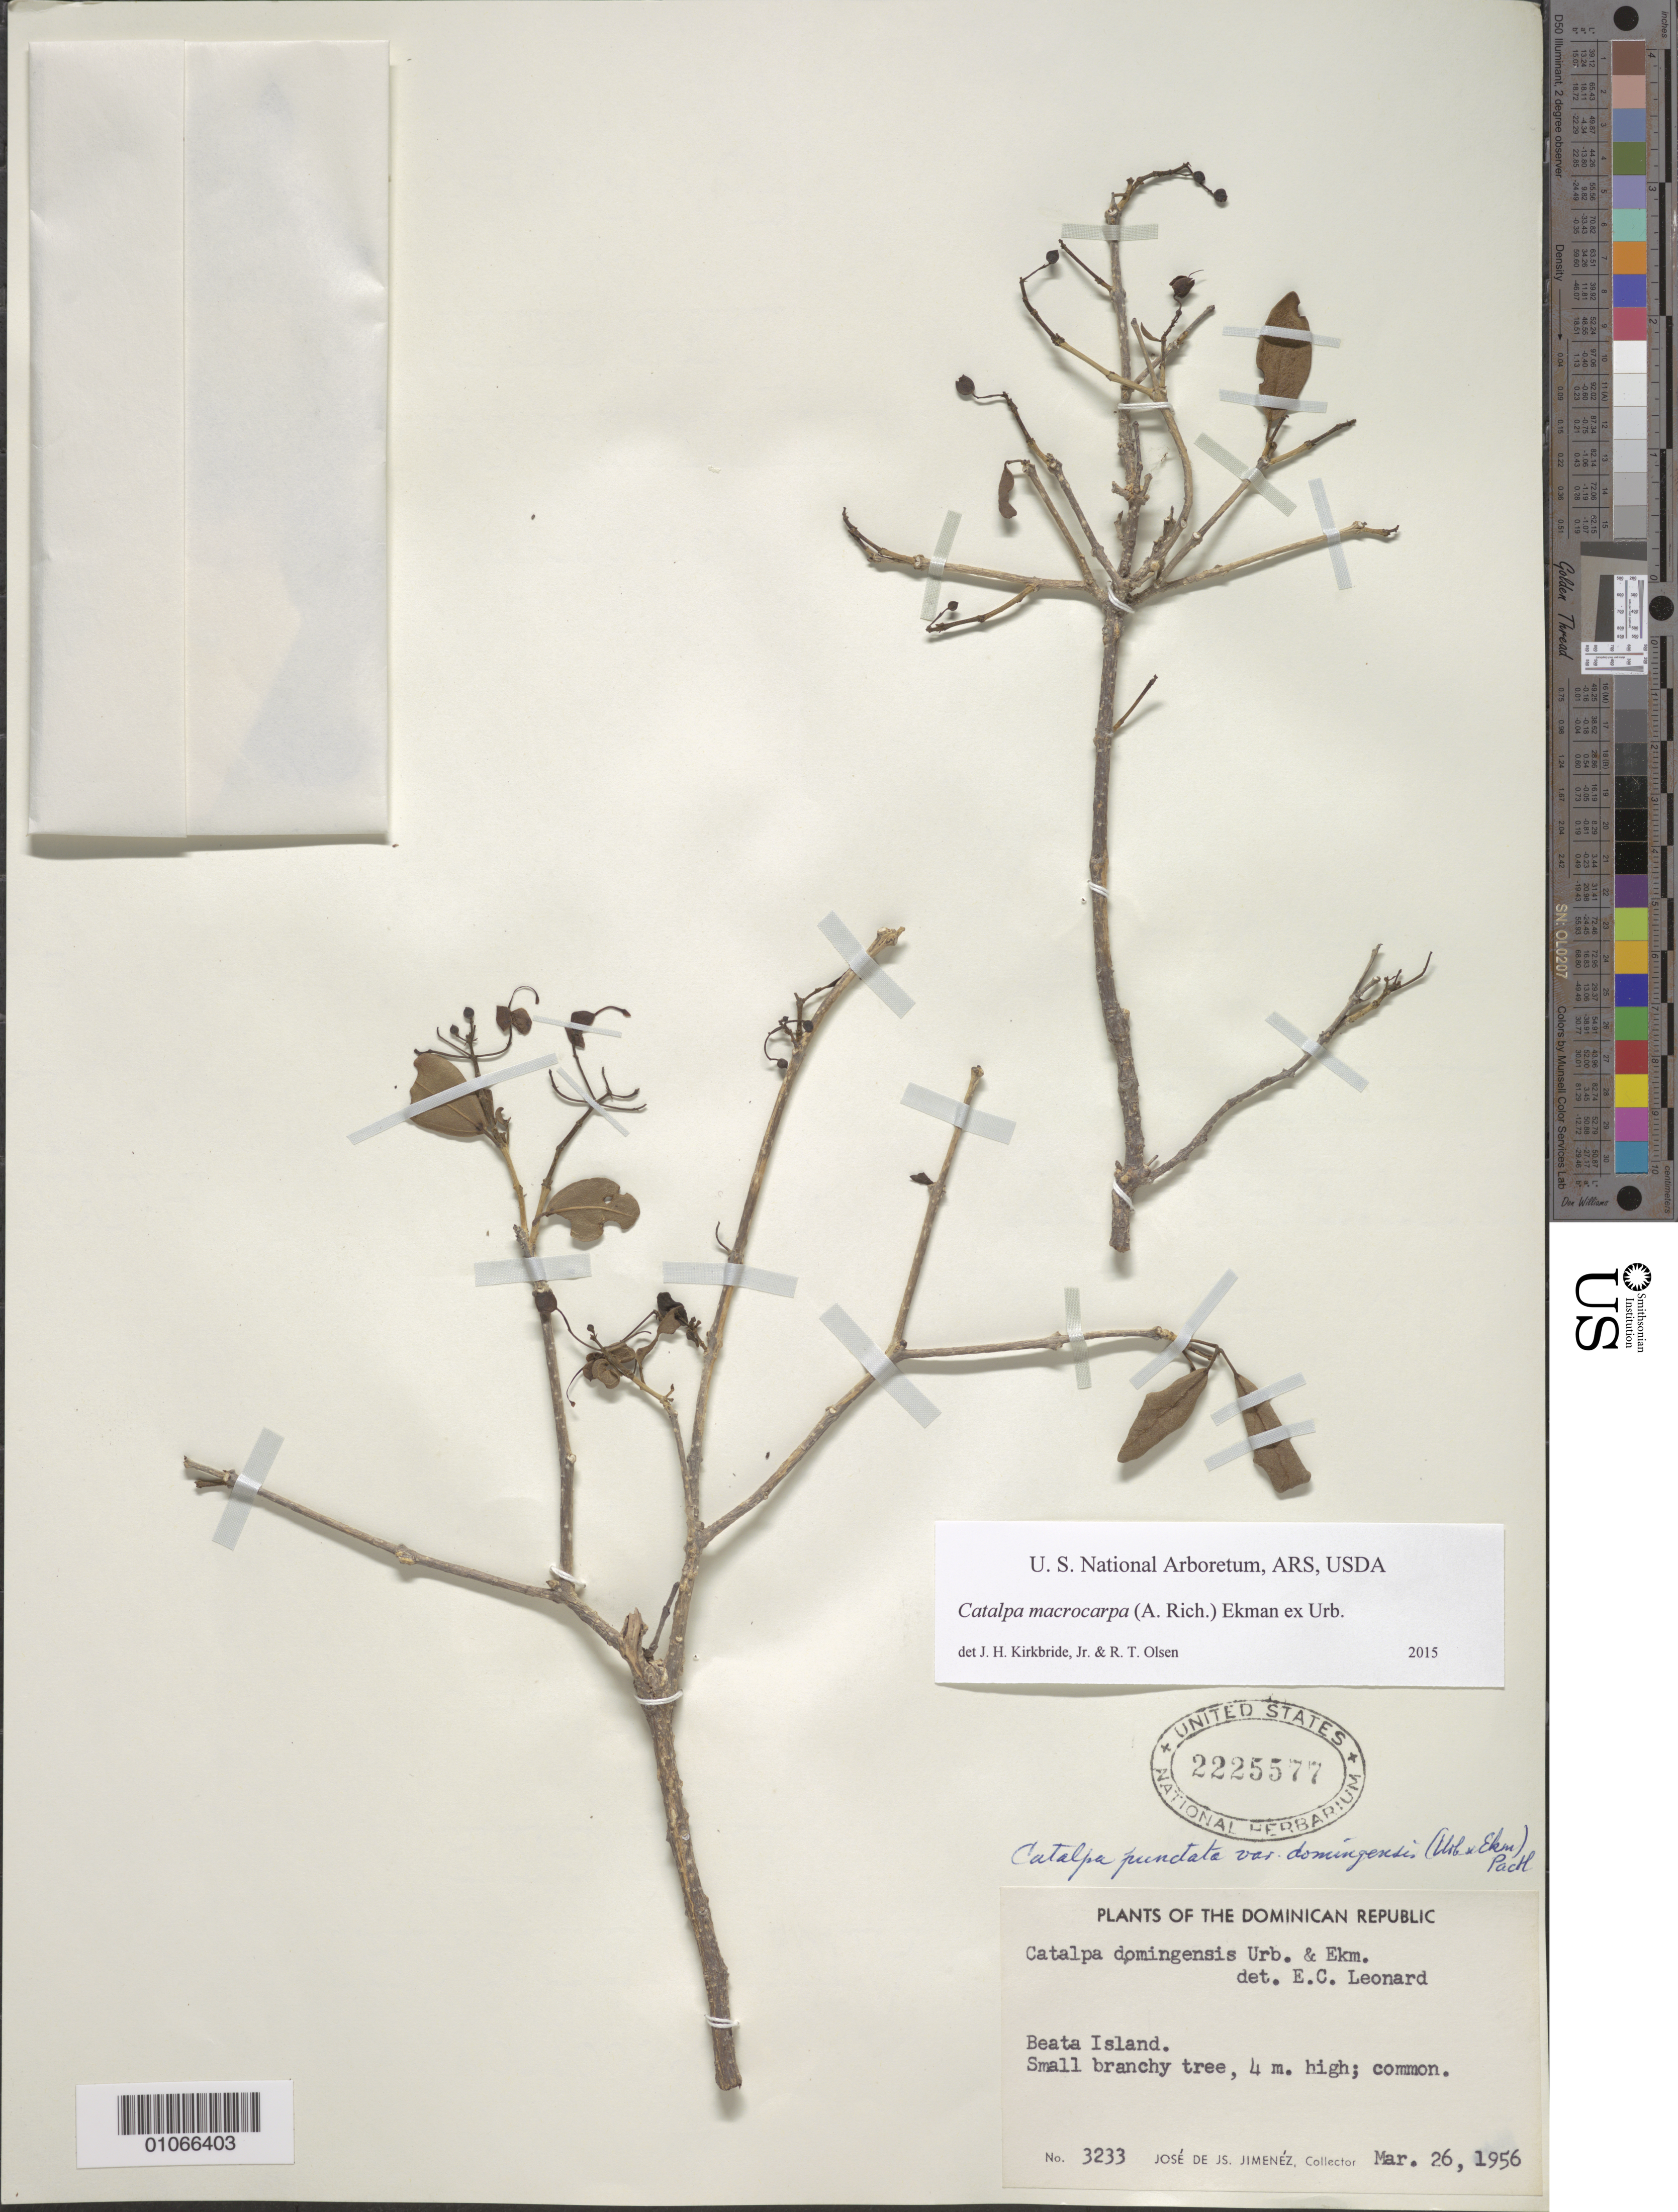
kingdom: Plantae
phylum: Tracheophyta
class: Magnoliopsida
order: Lamiales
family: Bignoniaceae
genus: Catalpa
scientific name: Catalpa punctata Griseb., nom. illeg.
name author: Griseb.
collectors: J. J. Jiménez Almonte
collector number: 3233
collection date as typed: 26 Mar 1956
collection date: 1956-03-26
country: Dominican Republic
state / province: Pedernales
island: Hispaniola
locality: Beata Island.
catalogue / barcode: US 2225577